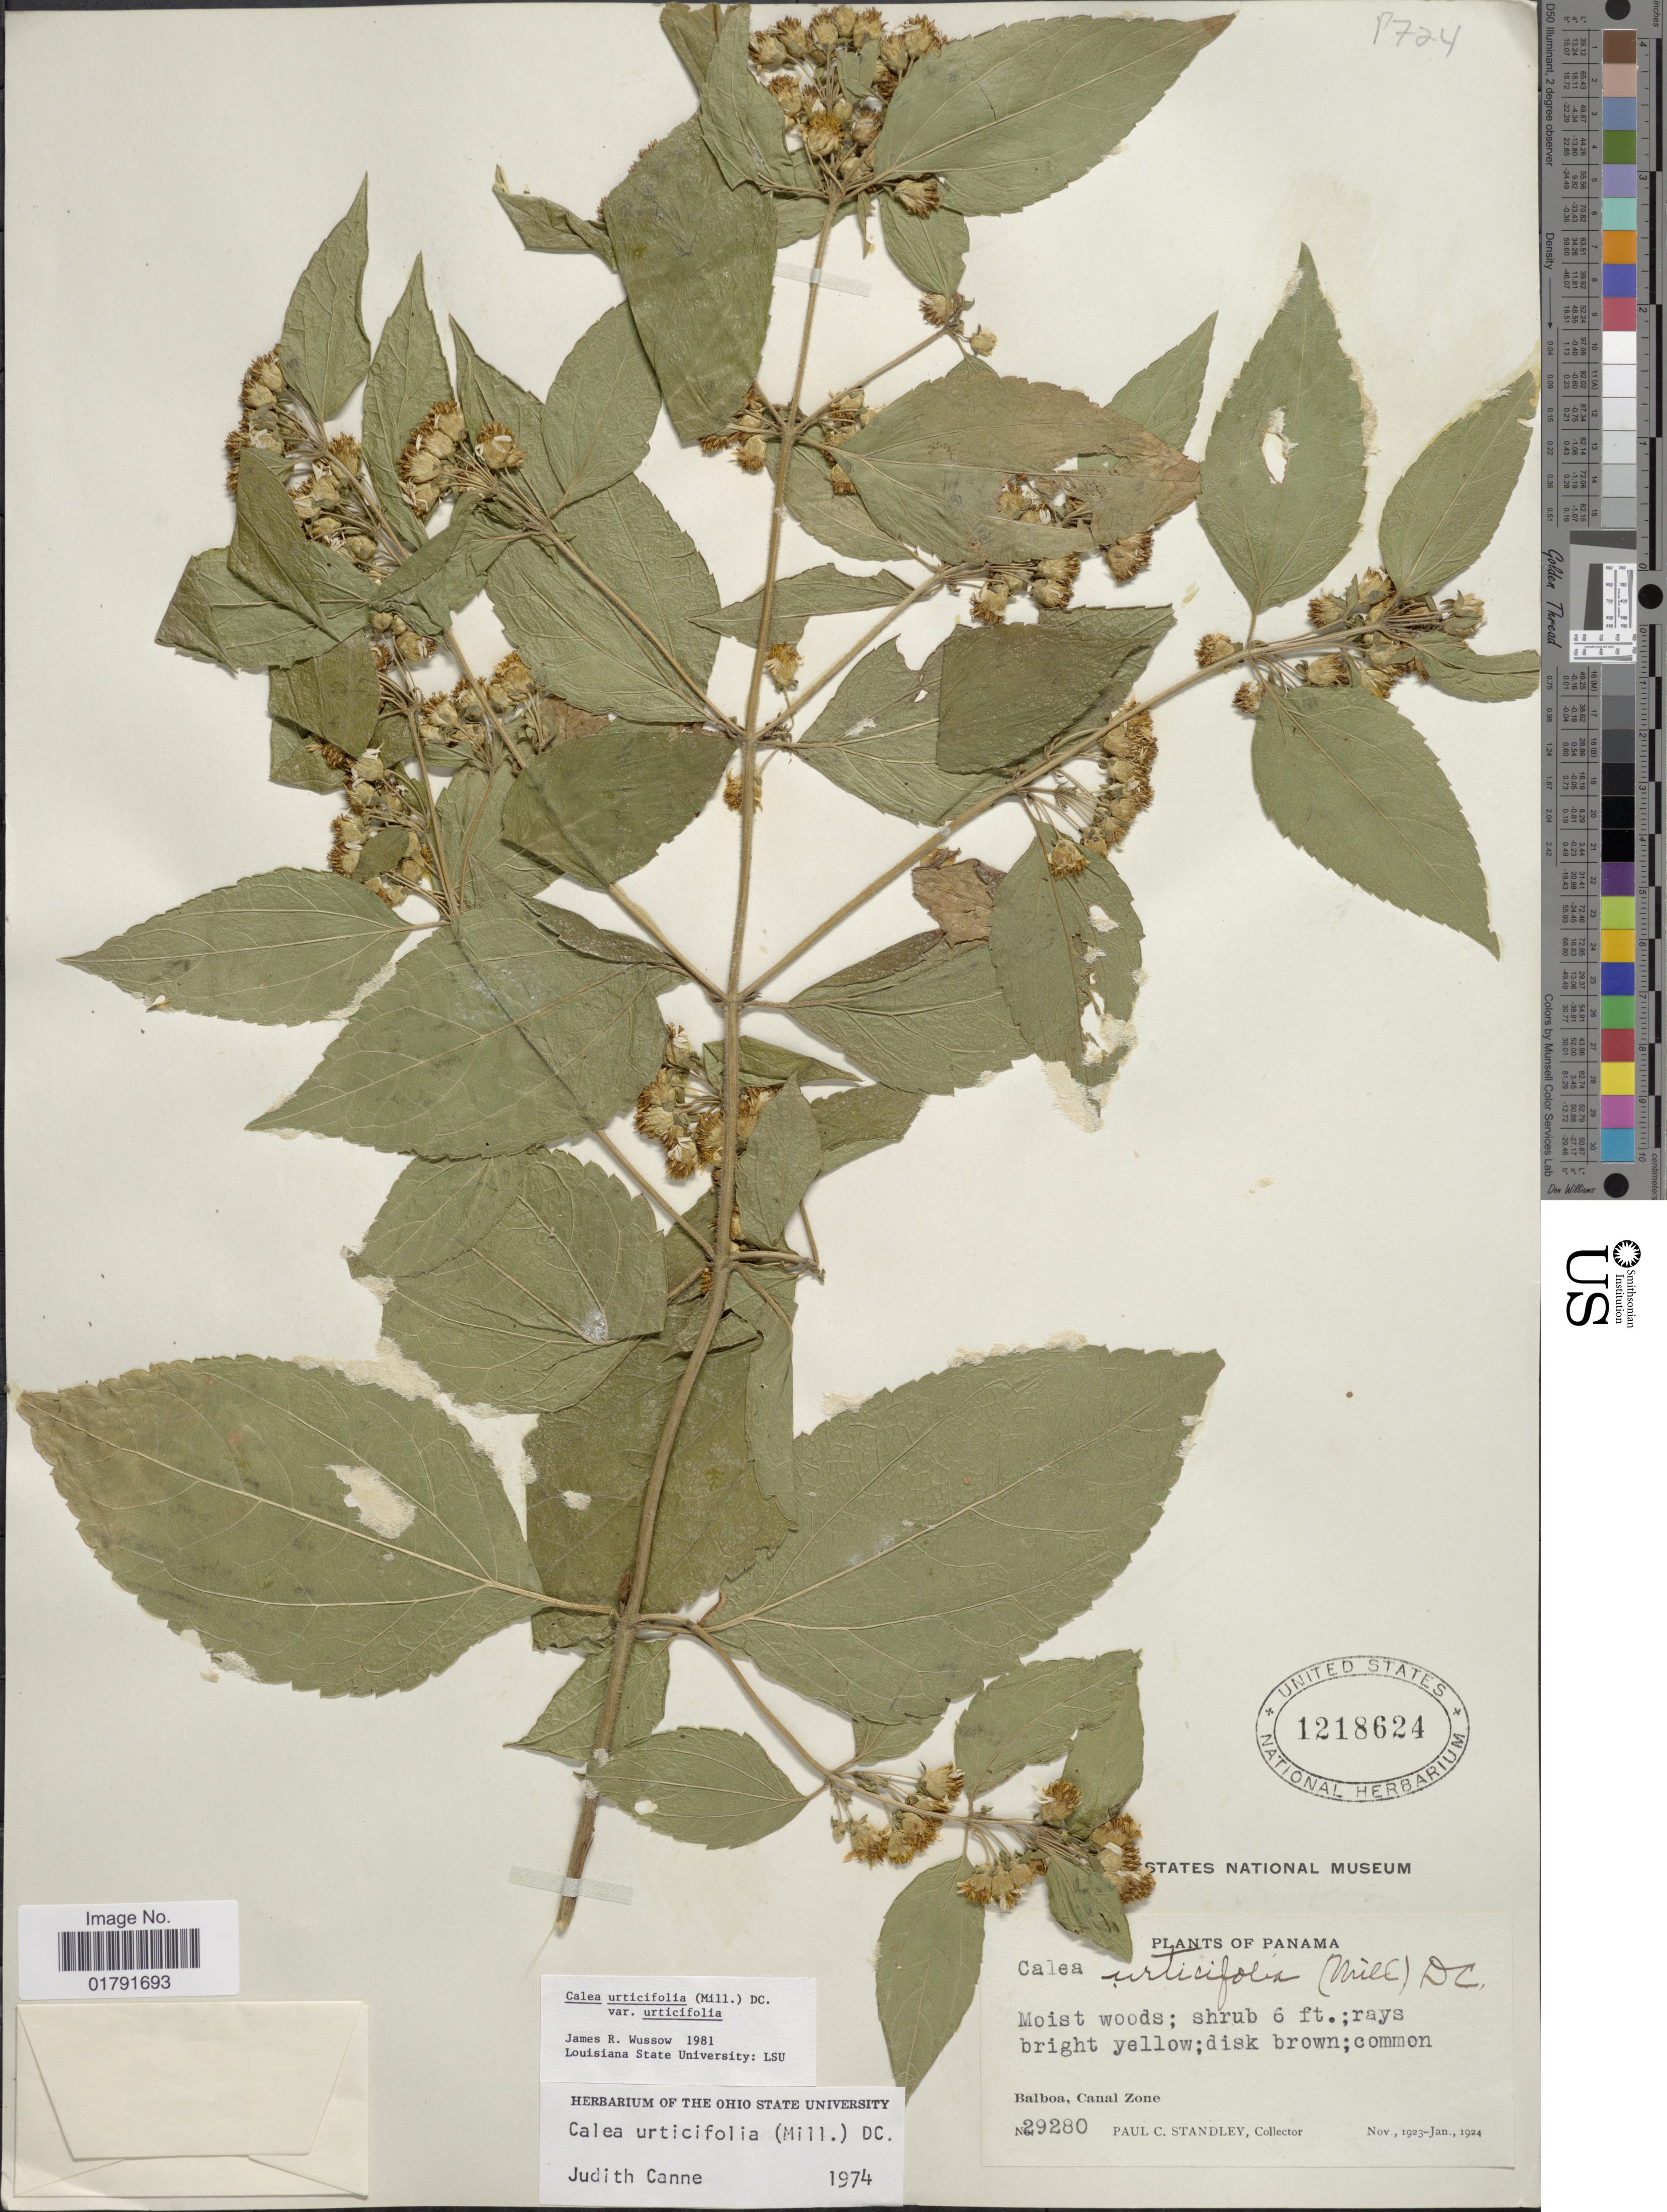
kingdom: Plantae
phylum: Tracheophyta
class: Magnoliopsida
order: Asterales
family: Asteraceae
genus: Calea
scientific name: Calea urticifolia var. urticifolia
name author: (Mill.) DC.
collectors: P. C. Standley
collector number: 29280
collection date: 1923-11/1924-01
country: Panama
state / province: Colón / Panamá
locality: Canal Zone, Moist woods, Balboa.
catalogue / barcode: US 1218624